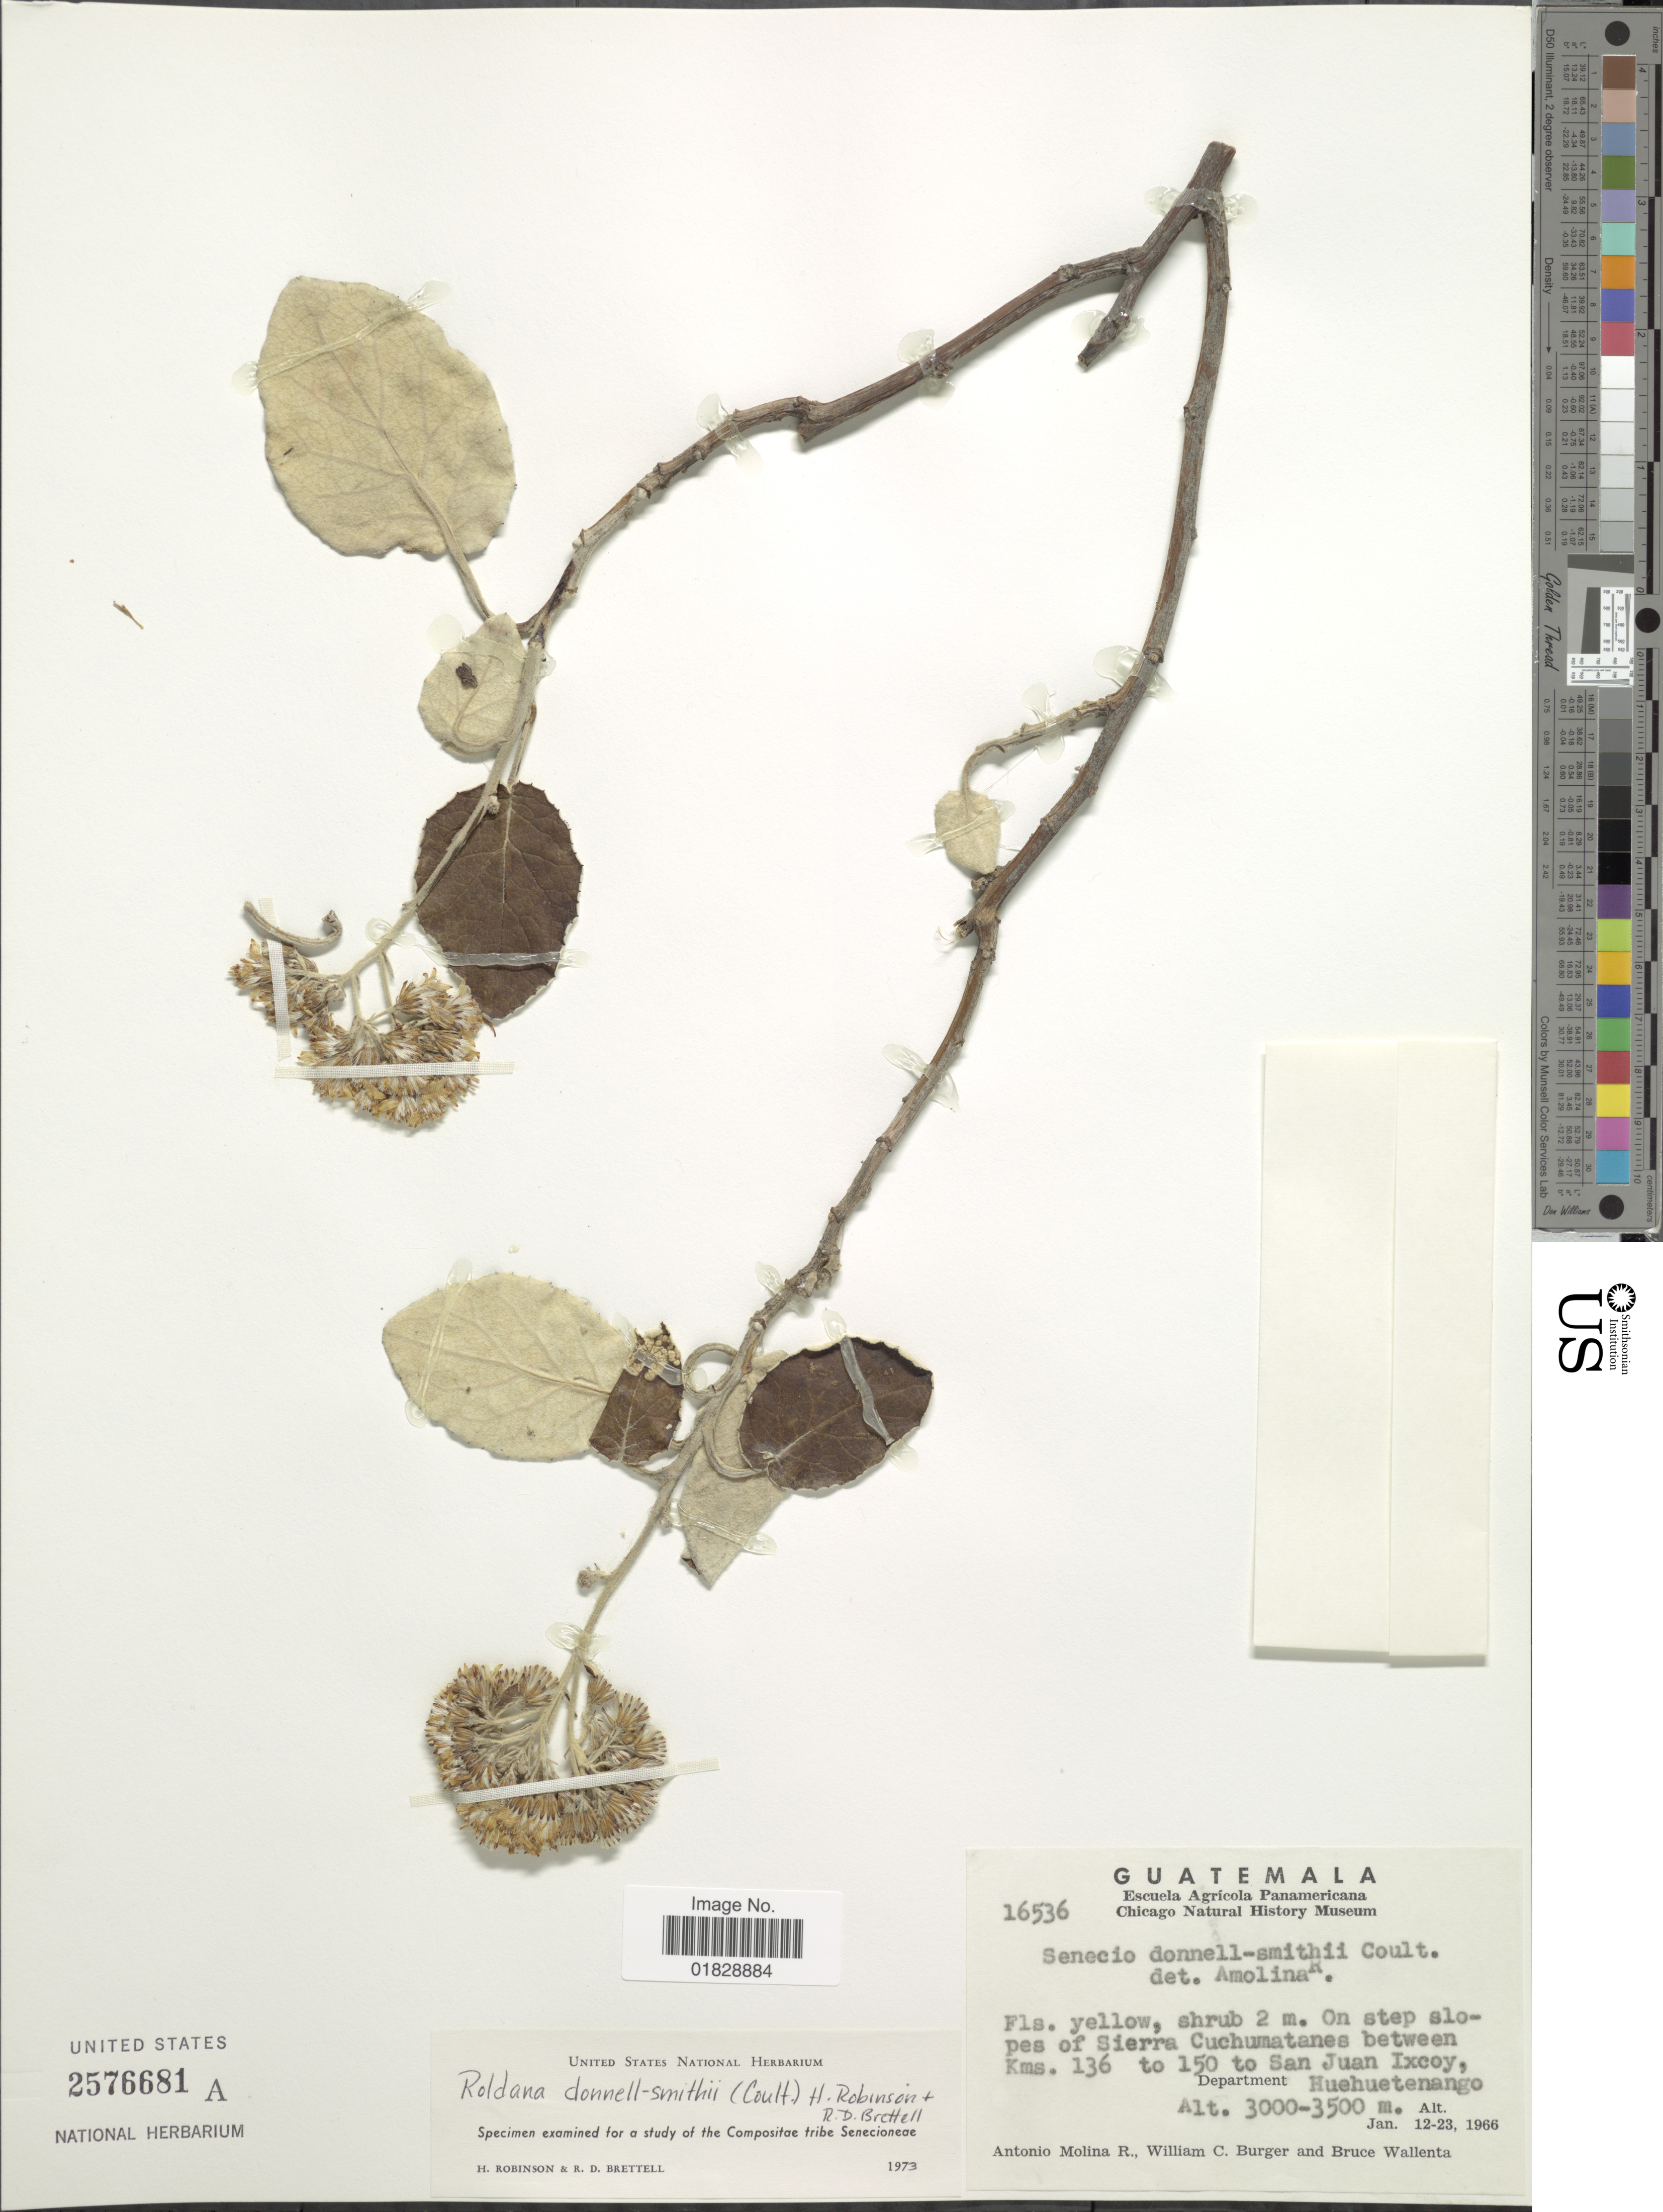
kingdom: Plantae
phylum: Tracheophyta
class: Magnoliopsida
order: Asterales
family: Asteraceae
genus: Roldana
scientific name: Roldana donnell-smithii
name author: (J.M. Coult.) H. Rob. & Brettell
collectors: A. Molina R., W. Burger & B. Wallenta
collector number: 16536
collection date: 1966-01-12/1966-01-23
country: Guatemala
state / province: Huehuetenango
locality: On step slopes of Sierra Cuchumatanes between Kms. 136 to 150 to San Juan Ixcoy, Department Huehuetenango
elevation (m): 3000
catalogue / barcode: US 2576681A